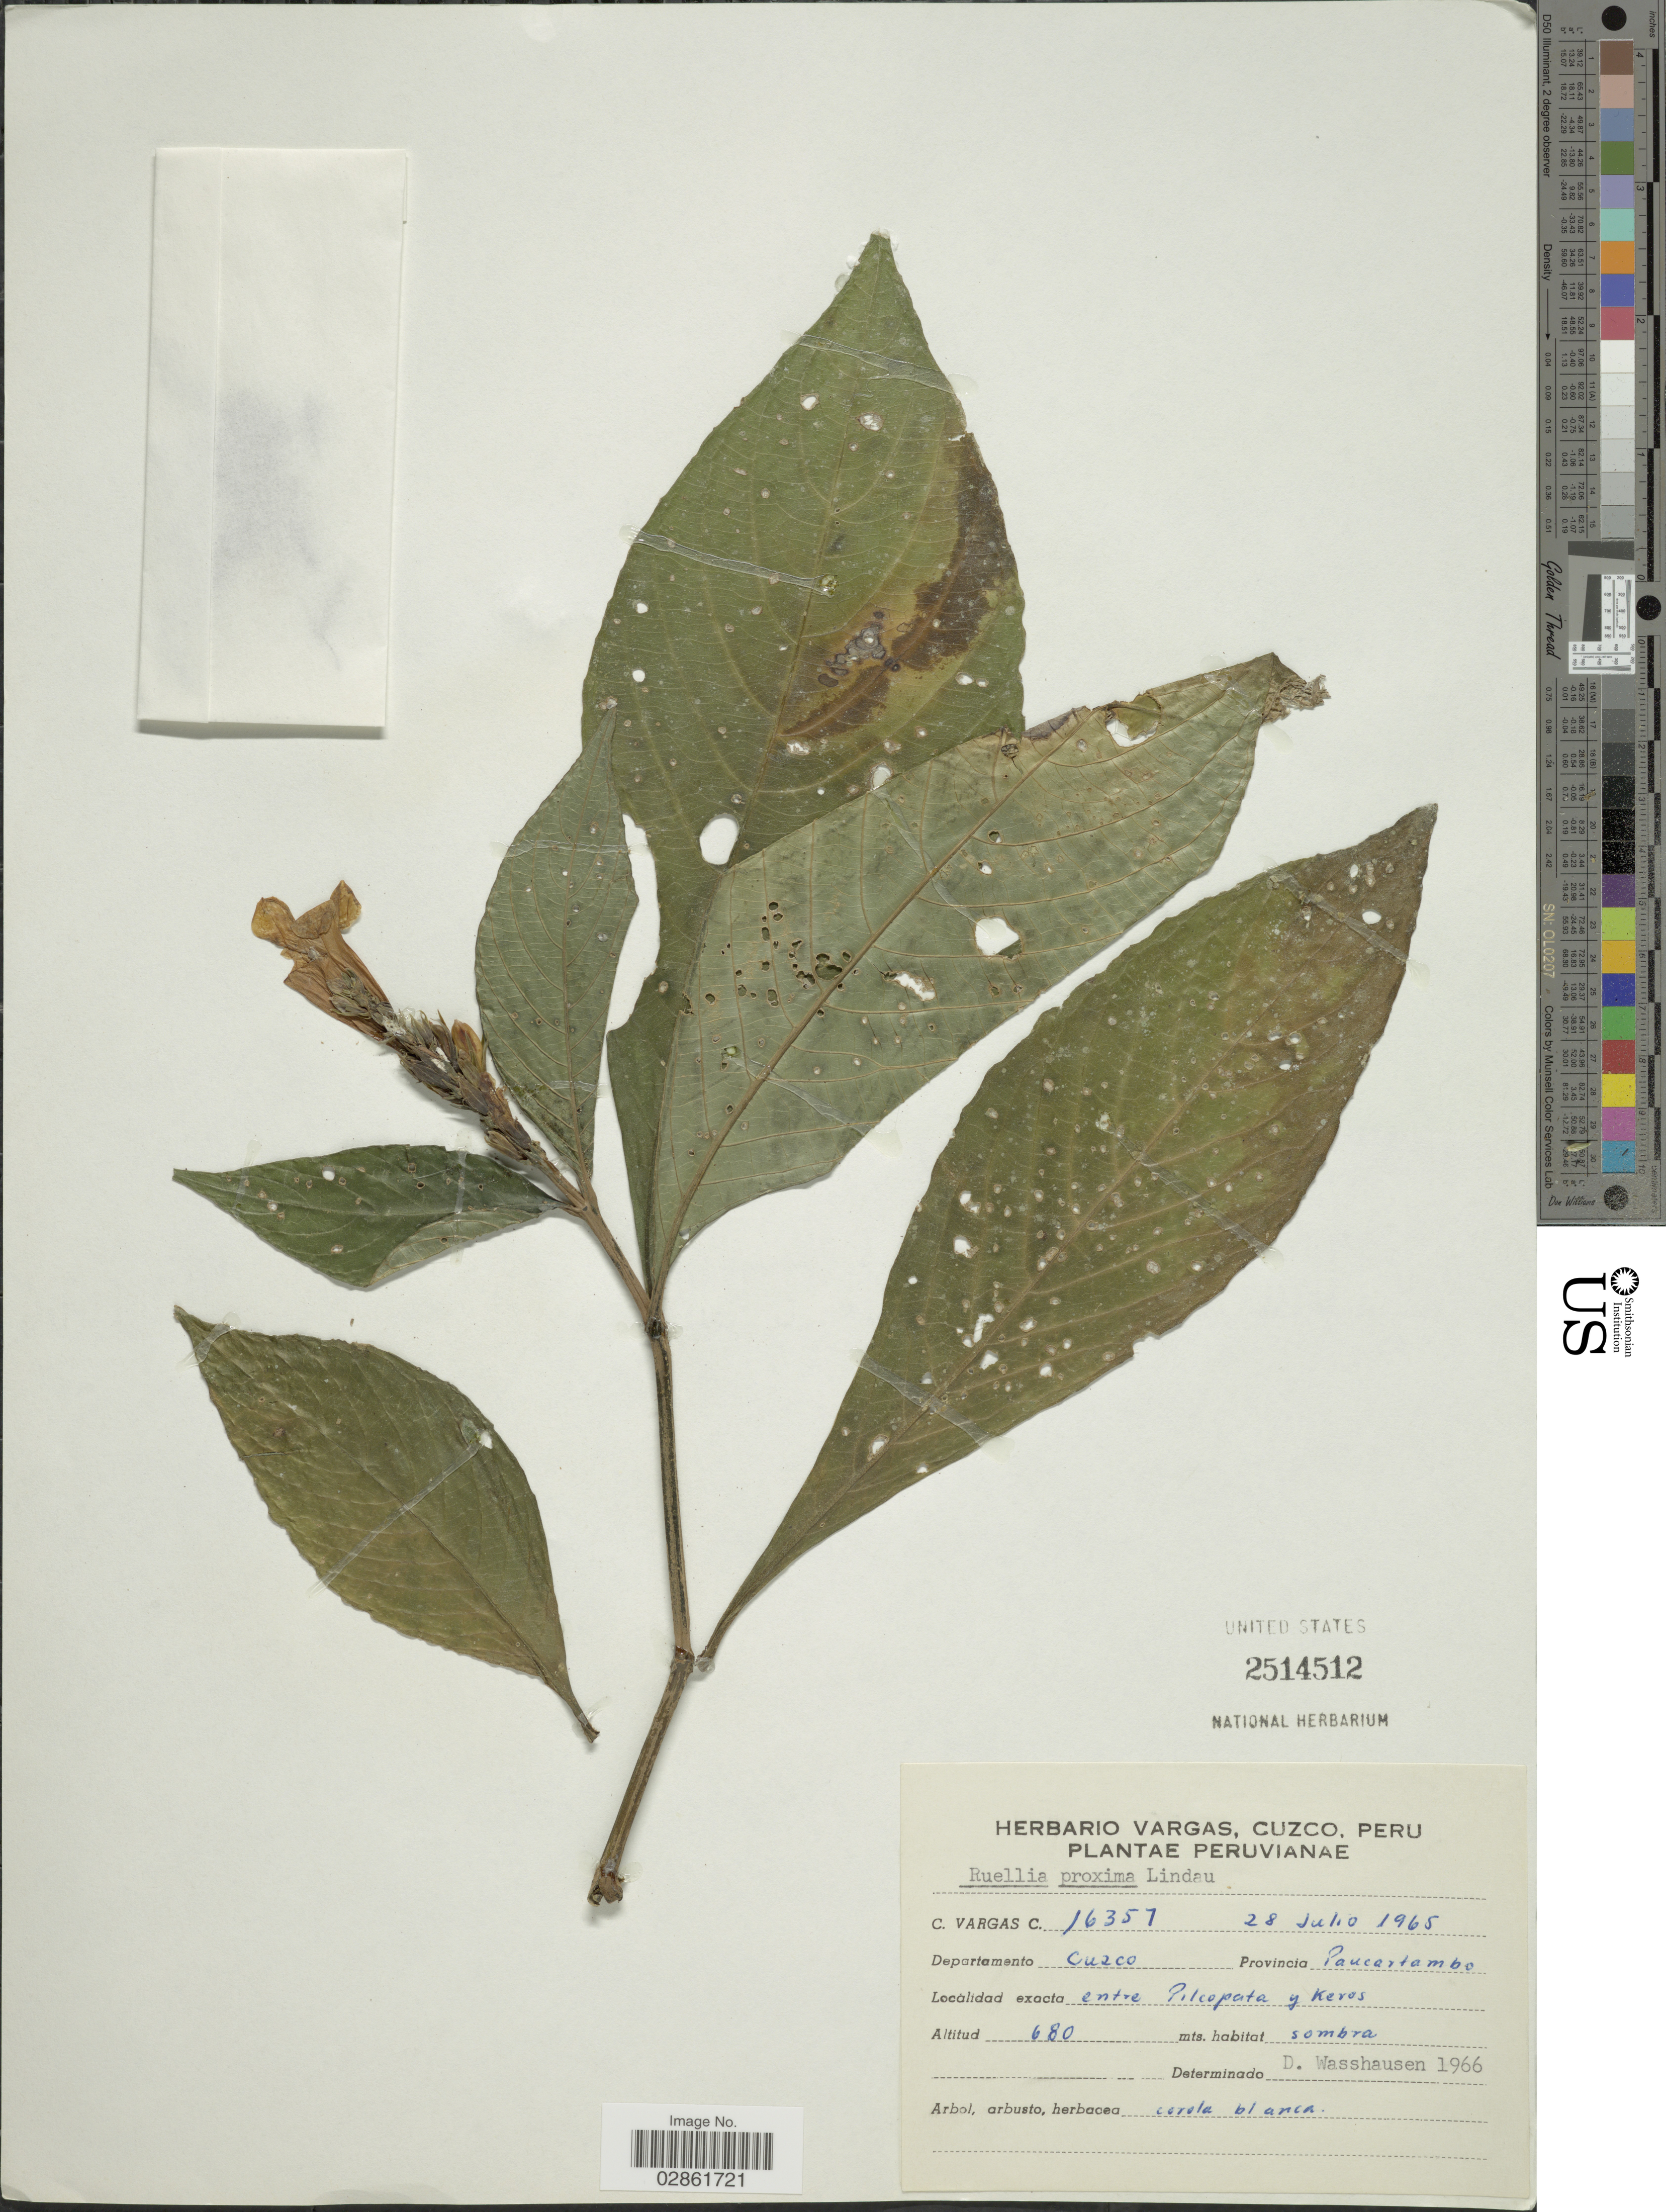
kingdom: Plantae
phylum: Tracheophyta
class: Magnoliopsida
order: Lamiales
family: Acanthaceae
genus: Ruellia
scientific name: Ruellia proxima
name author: Lindau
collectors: C. Vargas Calderón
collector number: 16357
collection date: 1965-07-28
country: Peru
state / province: Cusco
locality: Departamento Cuzco. Provincia Paucartambo. Entre Pilcopata y Keros.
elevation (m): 680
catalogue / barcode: US 2514512